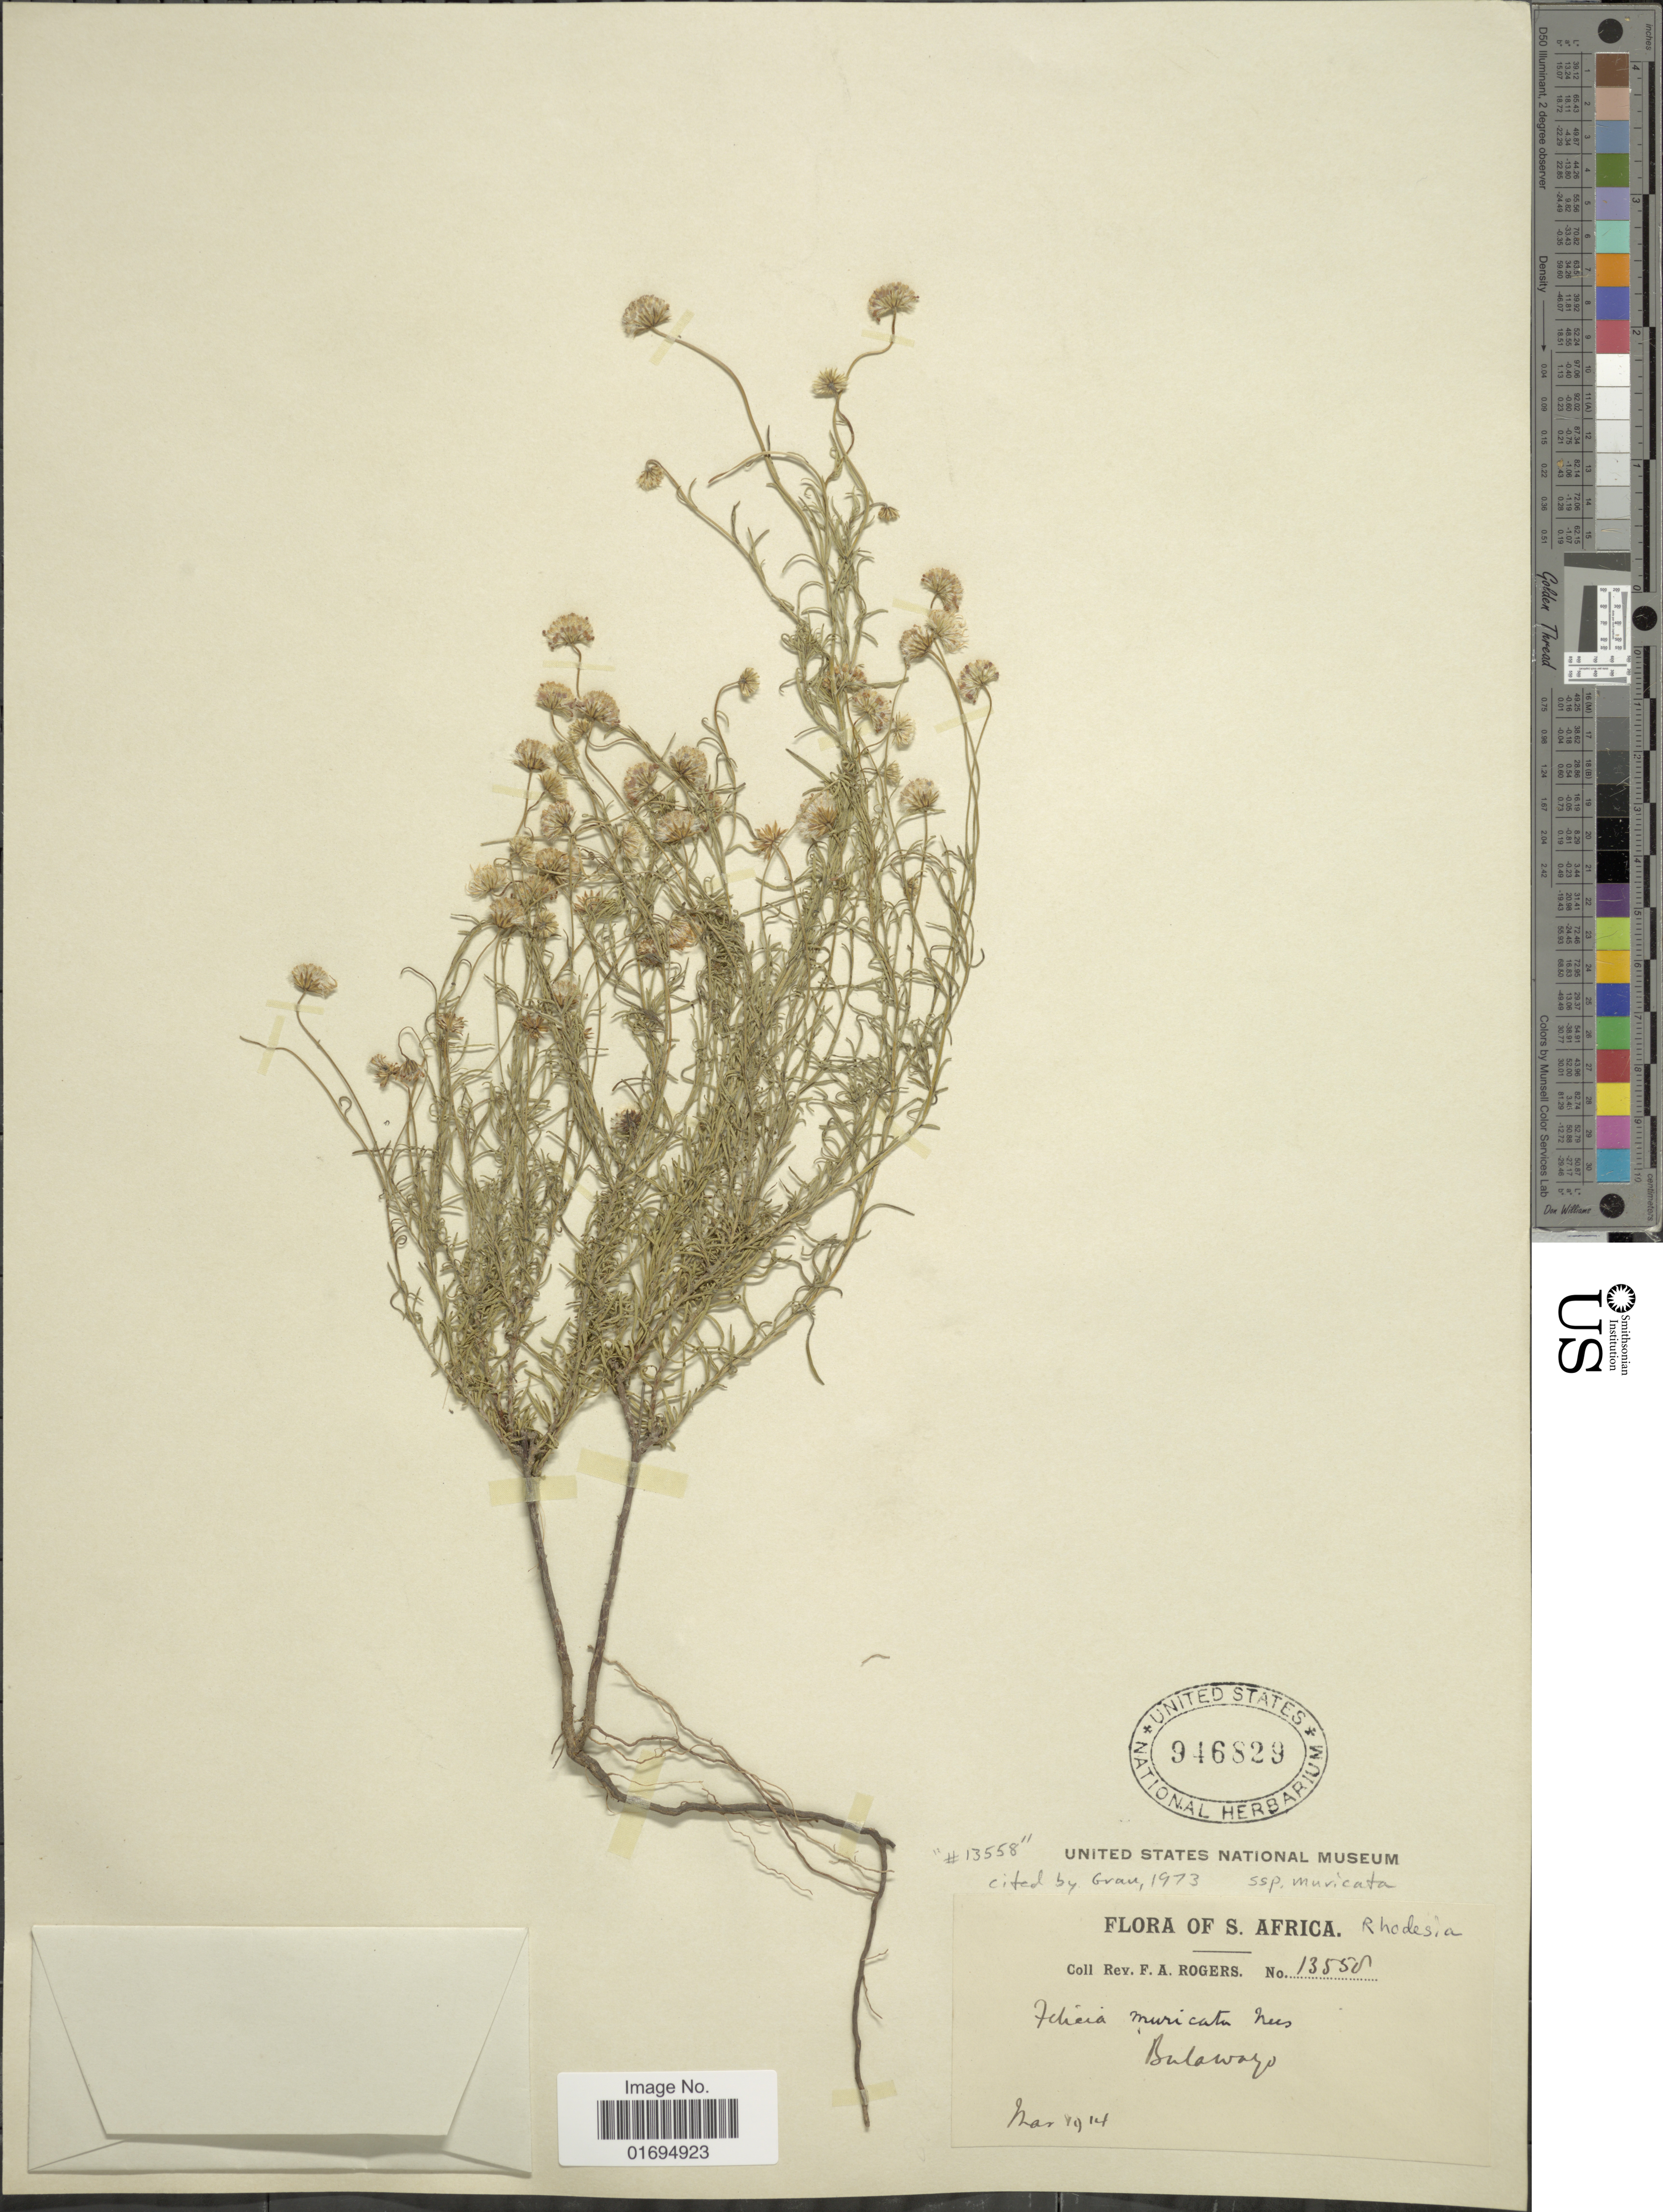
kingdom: Plantae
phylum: Tracheophyta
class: Magnoliopsida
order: Asterales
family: Asteraceae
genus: Felicia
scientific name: Felicia muricata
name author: (Thunb.) Nees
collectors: F. A. Rogers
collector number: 13550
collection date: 1914-03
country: South Africa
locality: Balawaro, S. Africa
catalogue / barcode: US 946829